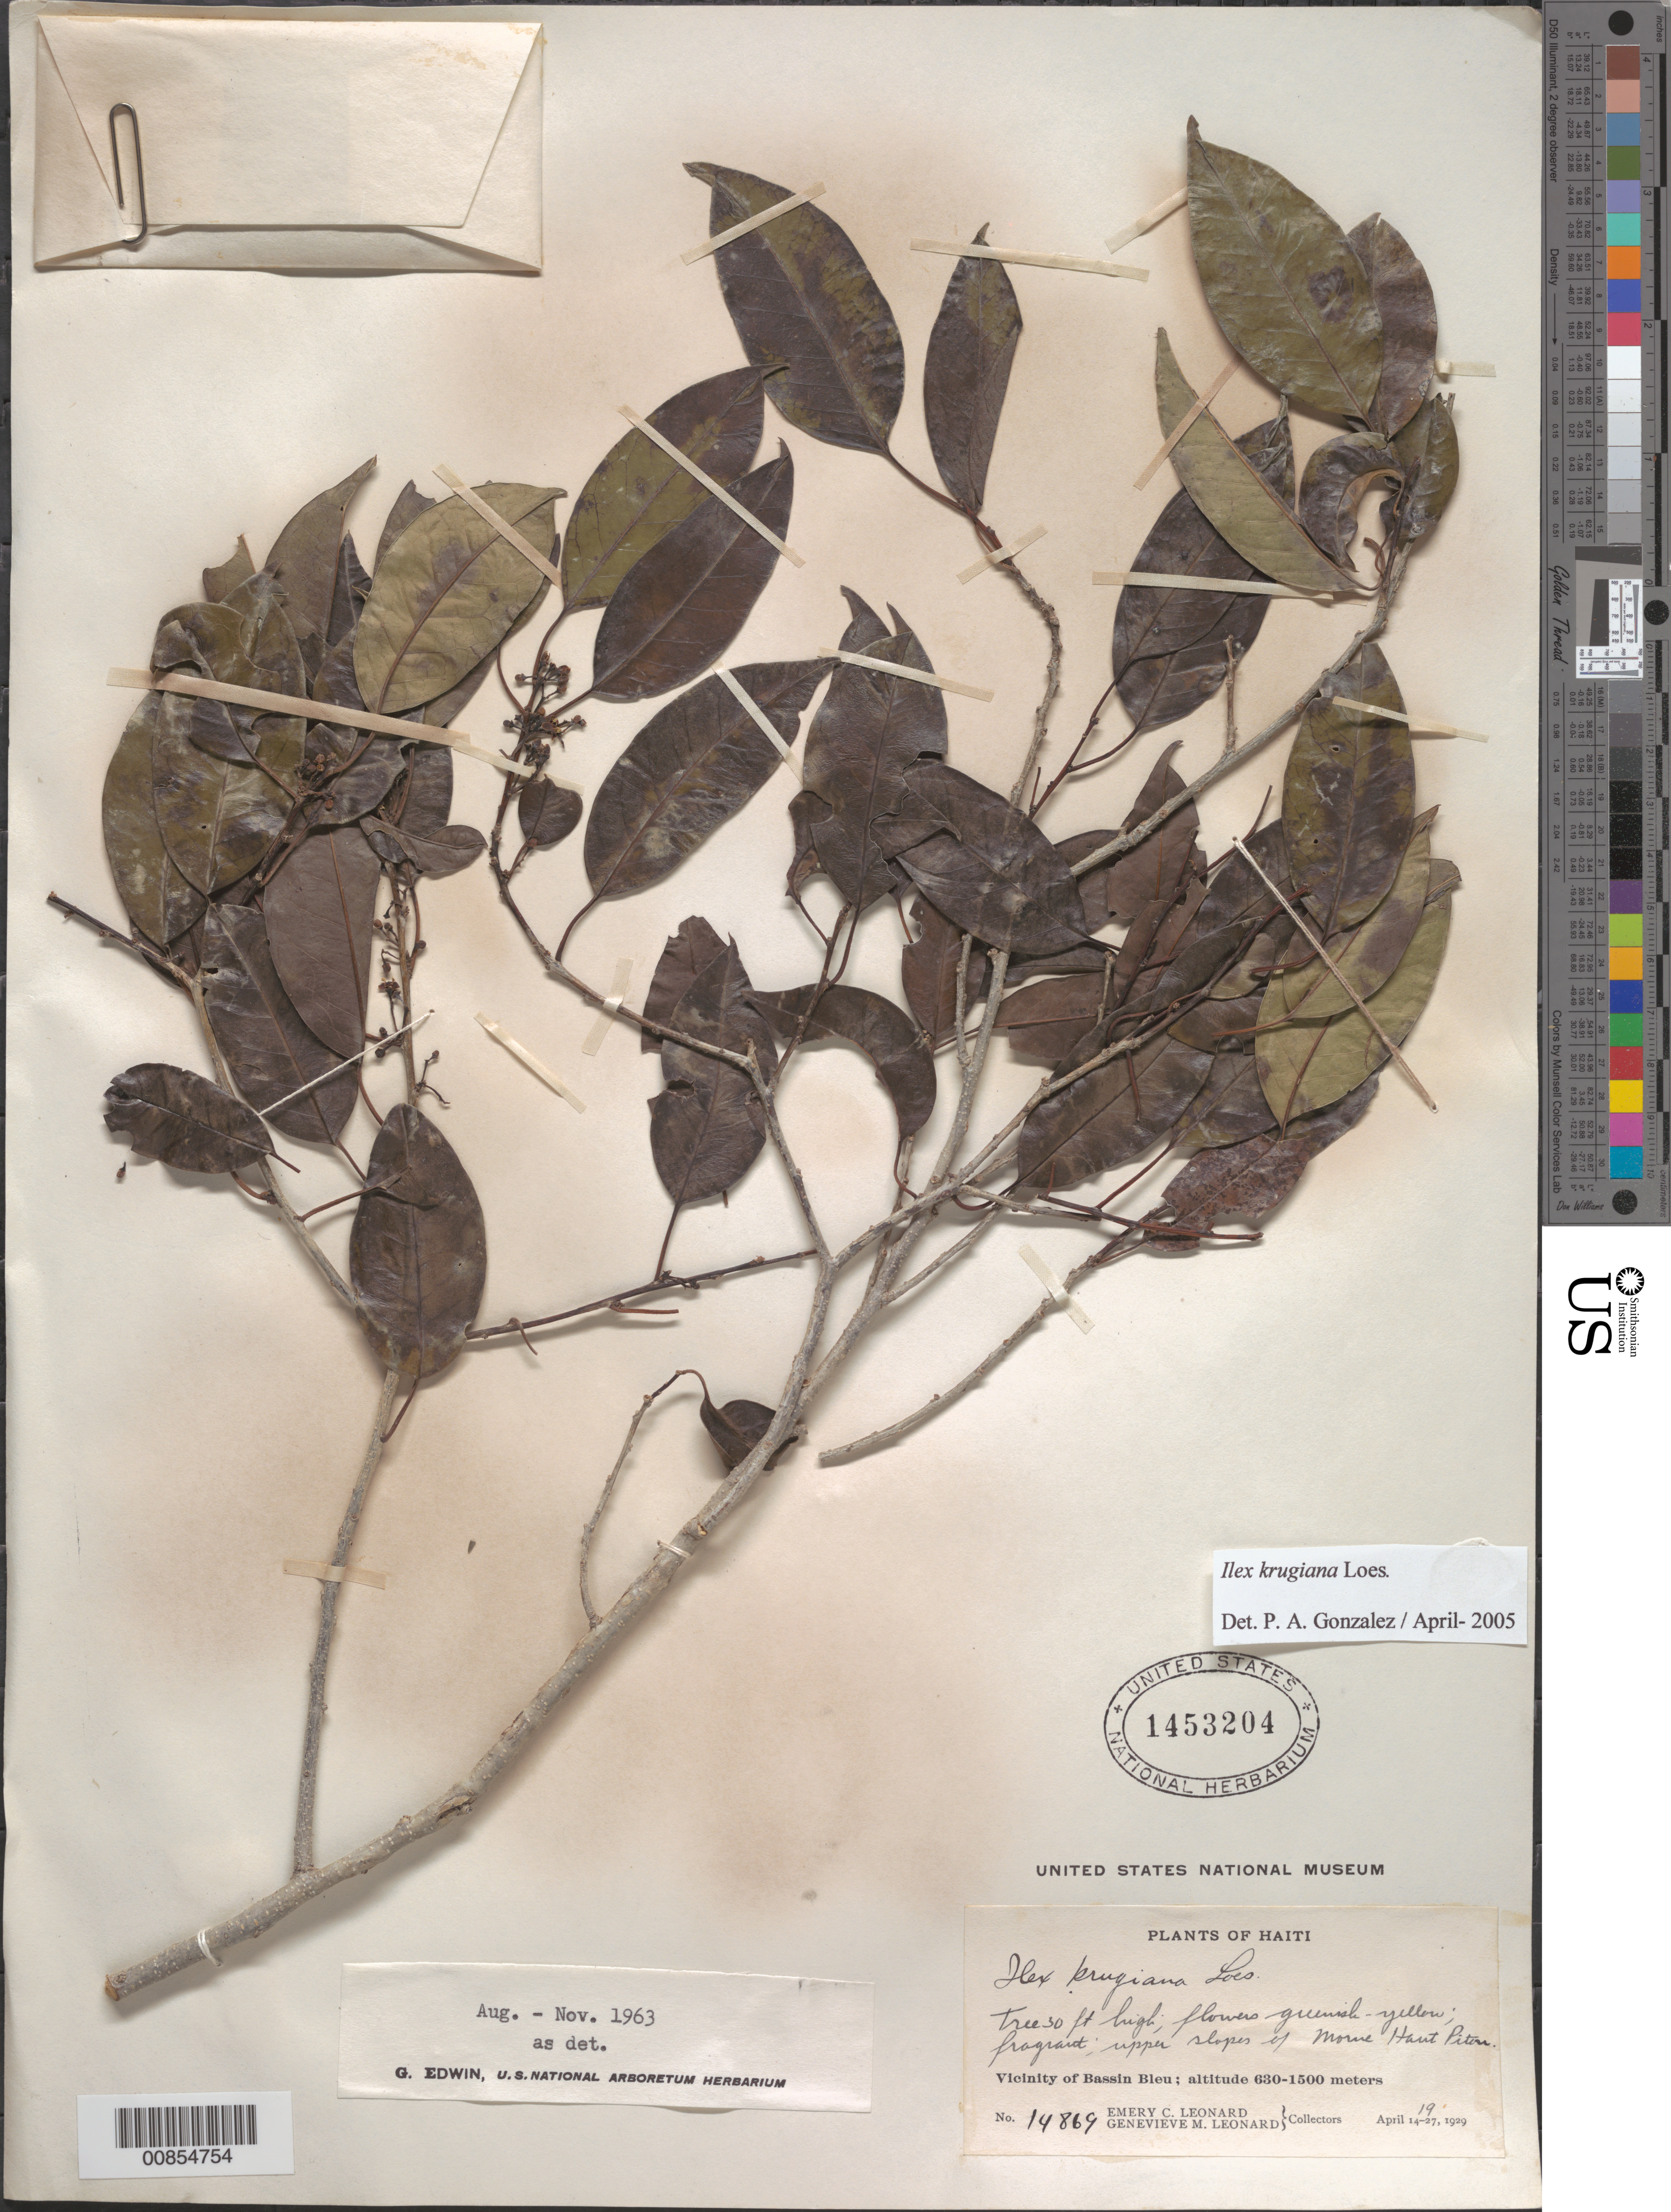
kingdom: Plantae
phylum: Tracheophyta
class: Magnoliopsida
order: Aquifoliales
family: Aquifoliaceae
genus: Ilex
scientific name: Ilex krugiana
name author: Loes.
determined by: González, P. A.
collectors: E. C. Leonard & G. M. Leonard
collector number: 14869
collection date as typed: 16 Apr 1929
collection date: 1929-04-16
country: Haiti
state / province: Nord-Ouest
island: Hispaniola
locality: Vicinity of Bassin Bleu, upper slope of Morne Haut Piton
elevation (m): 630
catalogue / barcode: US 1453204